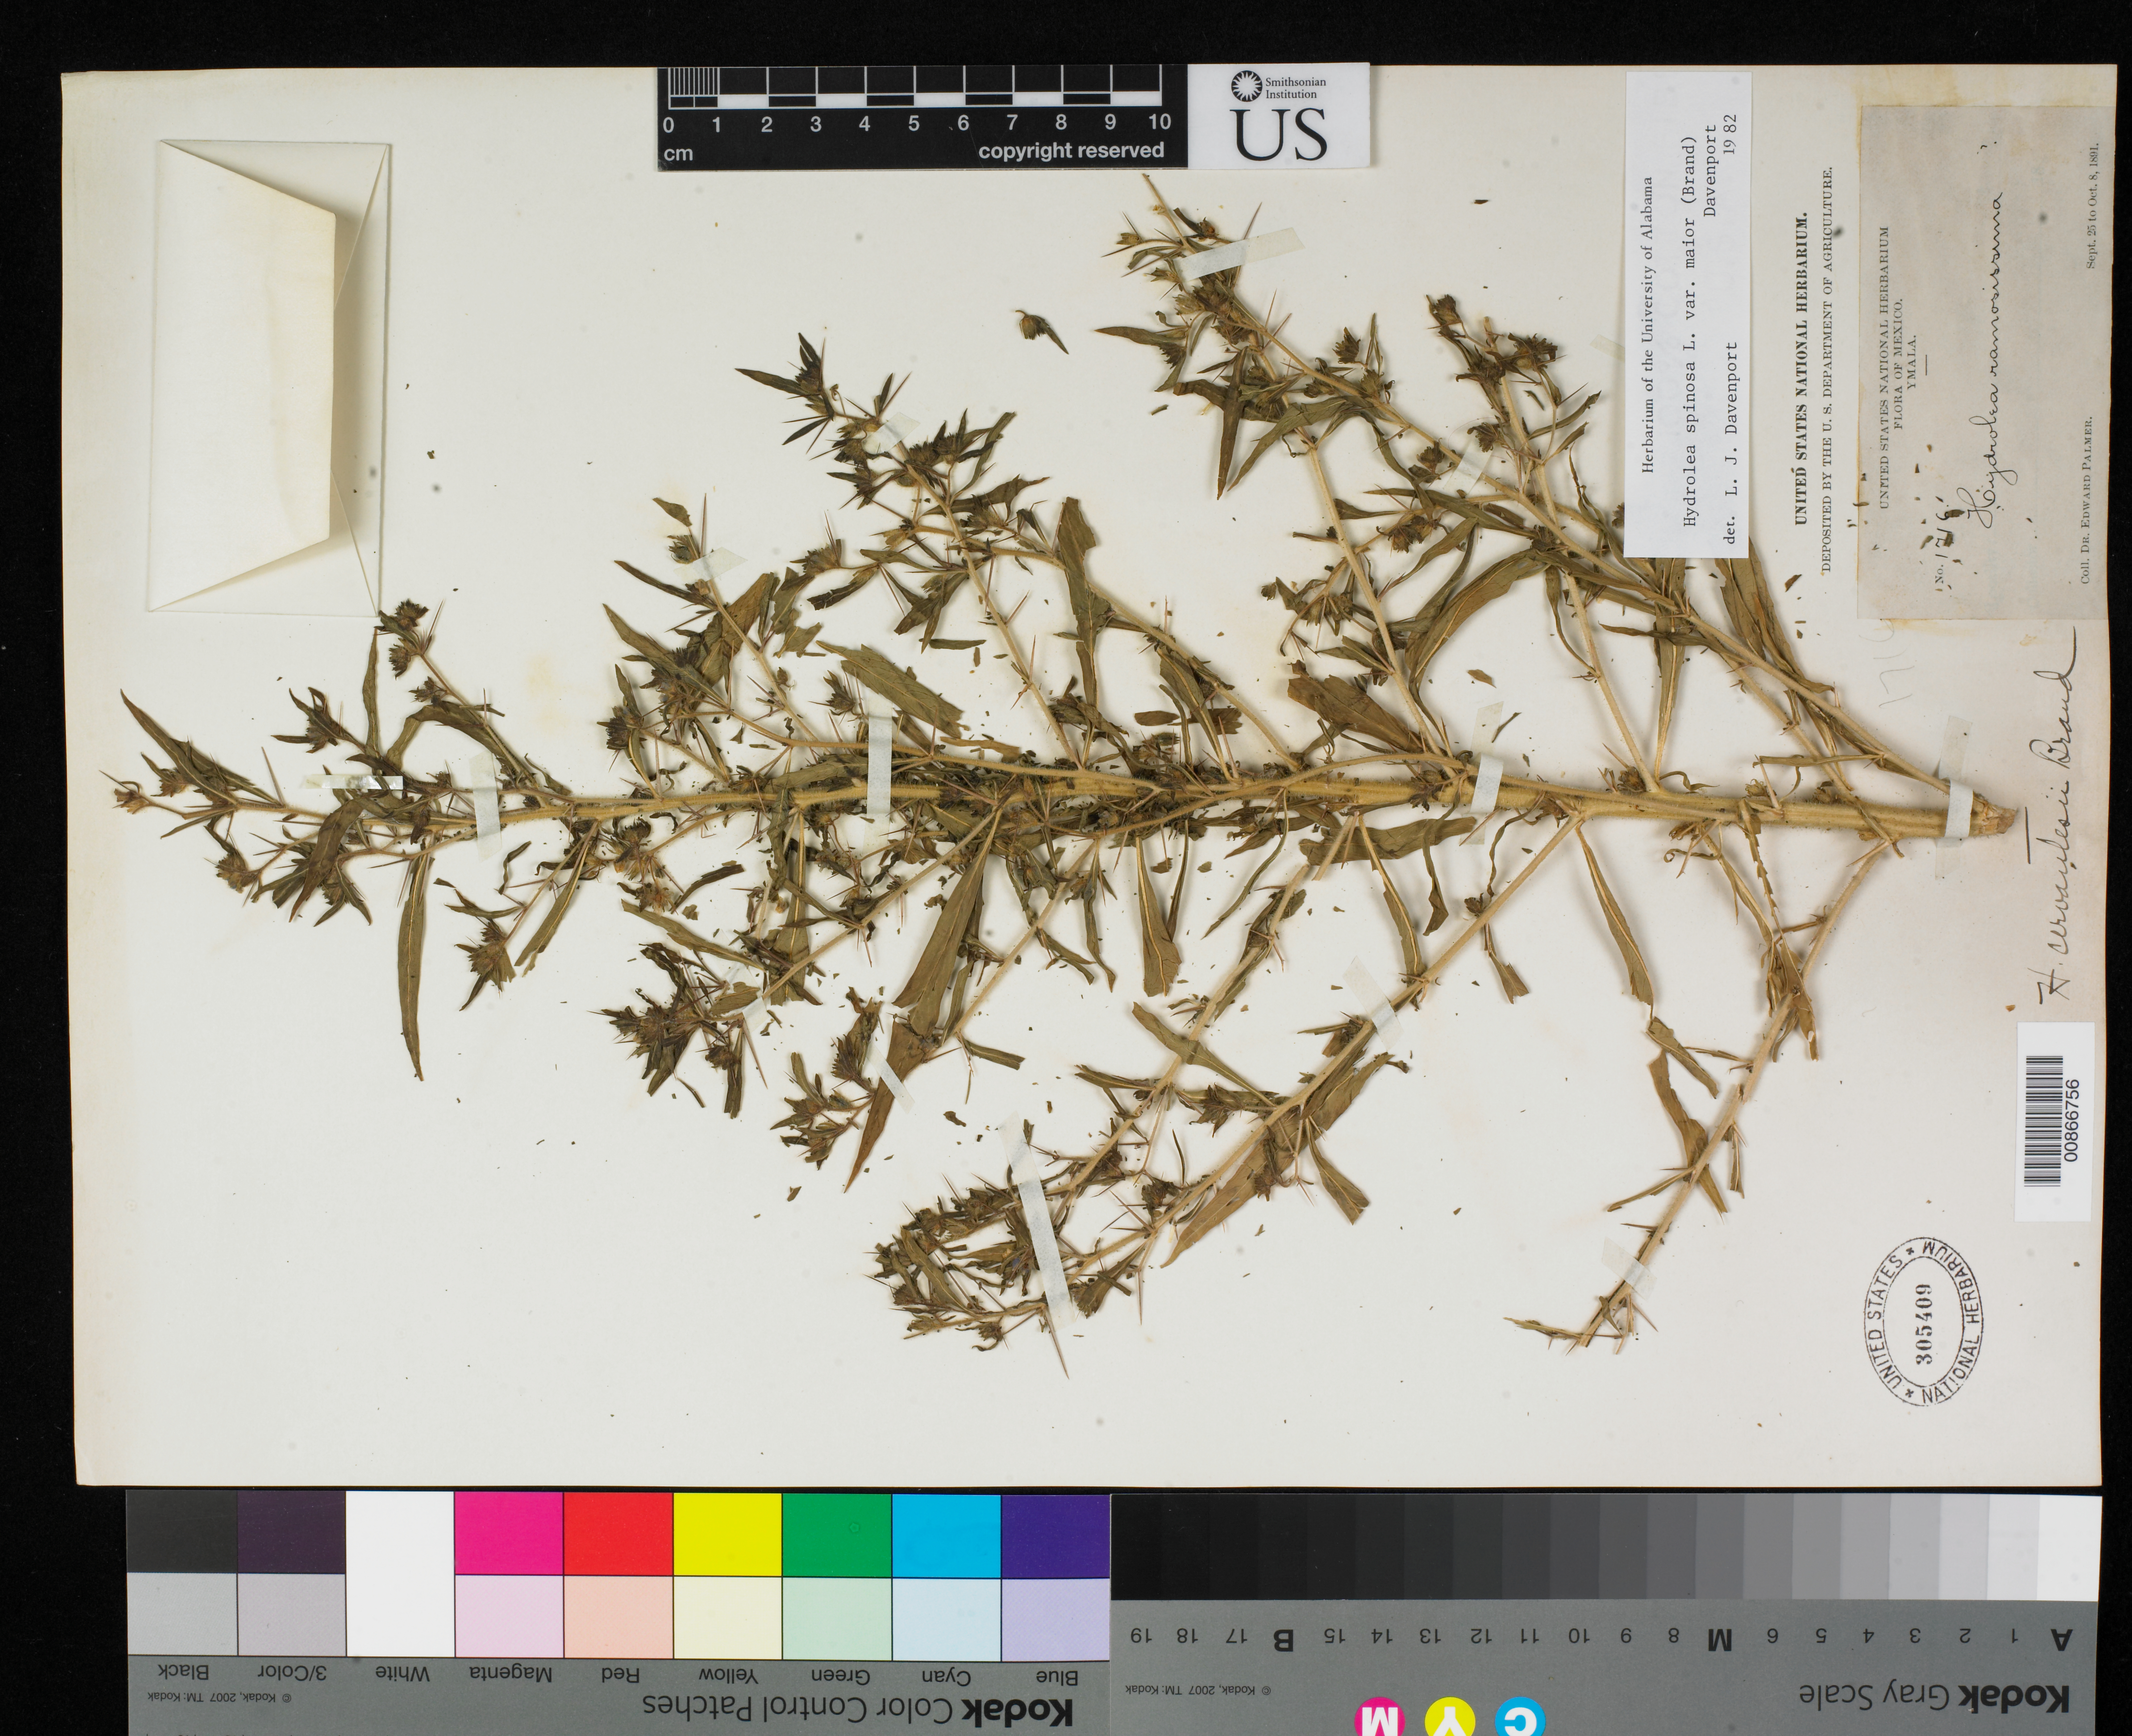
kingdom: Plantae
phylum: Tracheophyta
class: Magnoliopsida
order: Solanales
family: Hydroleaceae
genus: Hydrolea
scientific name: Hydrolea spinosa var. maior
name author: (Brand) L.J. Davenp.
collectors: E. Palmer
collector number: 1716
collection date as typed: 25 Sep 1891 to 08 Oct 1891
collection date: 1891-09-25/1891-10-08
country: Mexico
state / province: Sinaloa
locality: Ymala, Sinaloa.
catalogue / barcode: US 305409